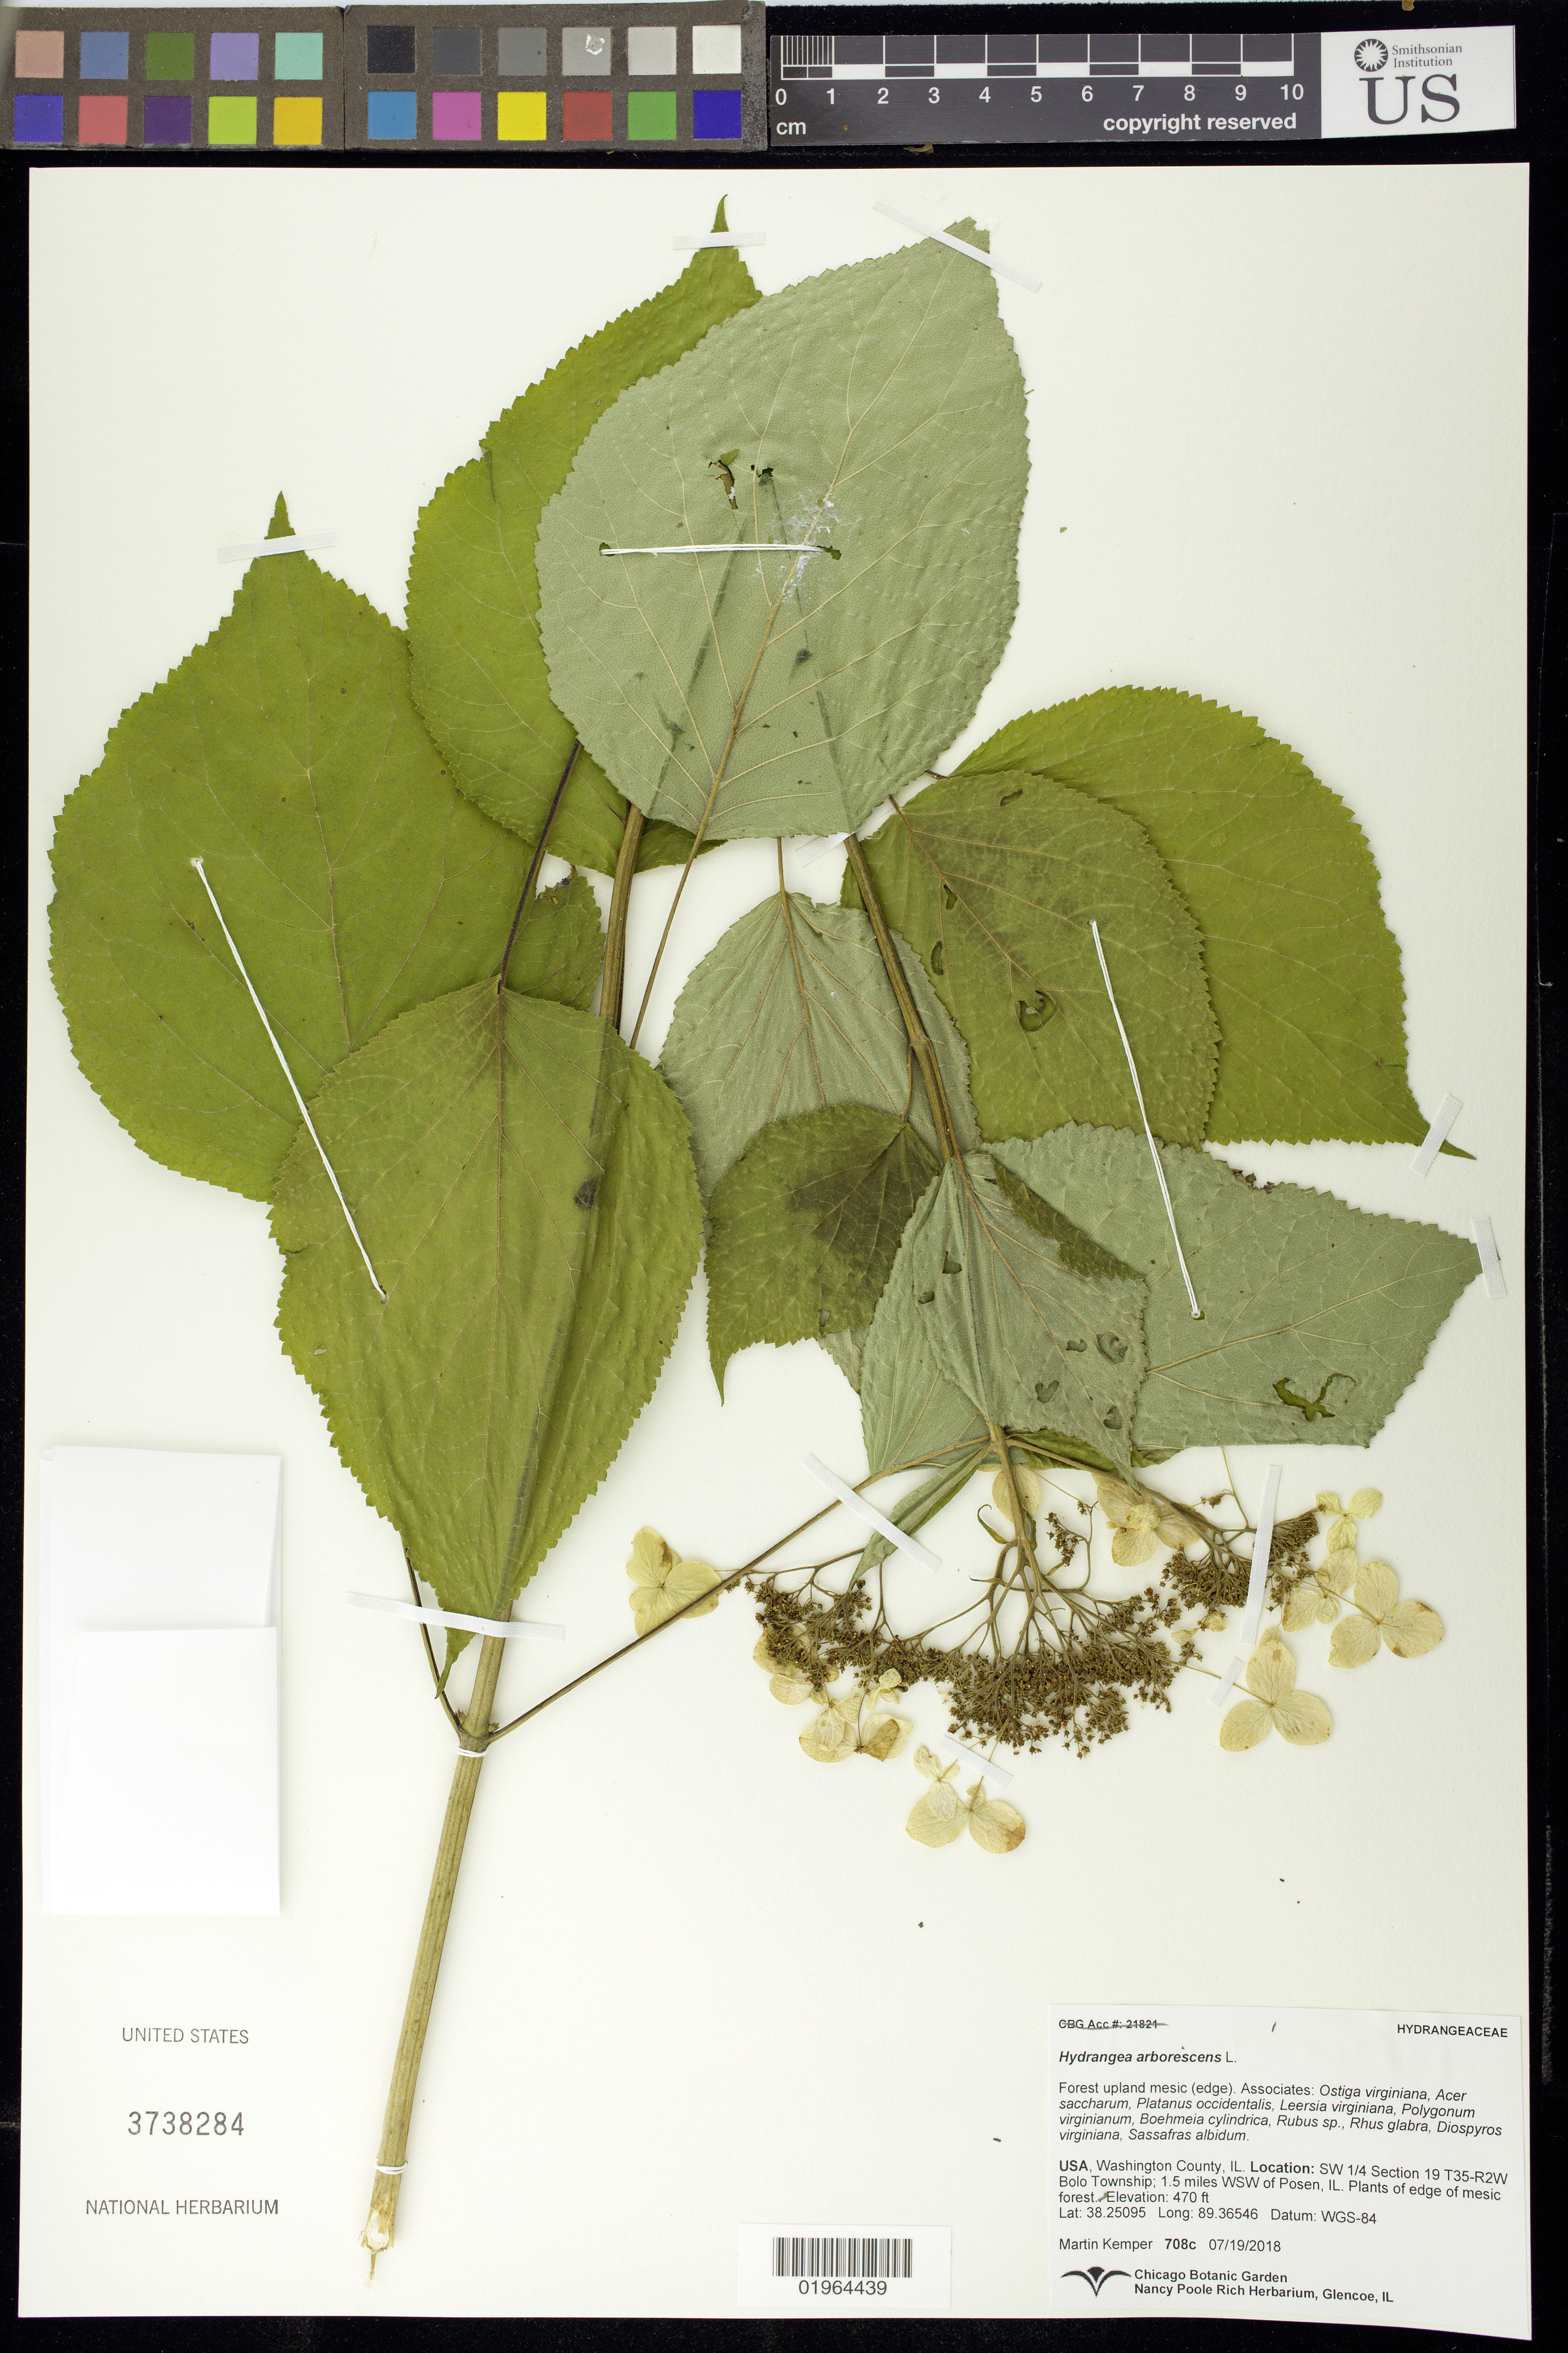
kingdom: Plantae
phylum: Tracheophyta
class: Magnoliopsida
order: Cornales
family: Hydrangeaceae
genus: Hydrangea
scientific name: Hydrangea arborescens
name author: L.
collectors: M. Kemper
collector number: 708 c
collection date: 2018-07-19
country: United States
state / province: Illinois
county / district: Washington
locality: SW 1/4 Section 19 T35-R2W Bolo Township,1.5 mi. WSW of Posen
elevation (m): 143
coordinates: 38.25095, 89.36546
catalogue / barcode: US 3738284